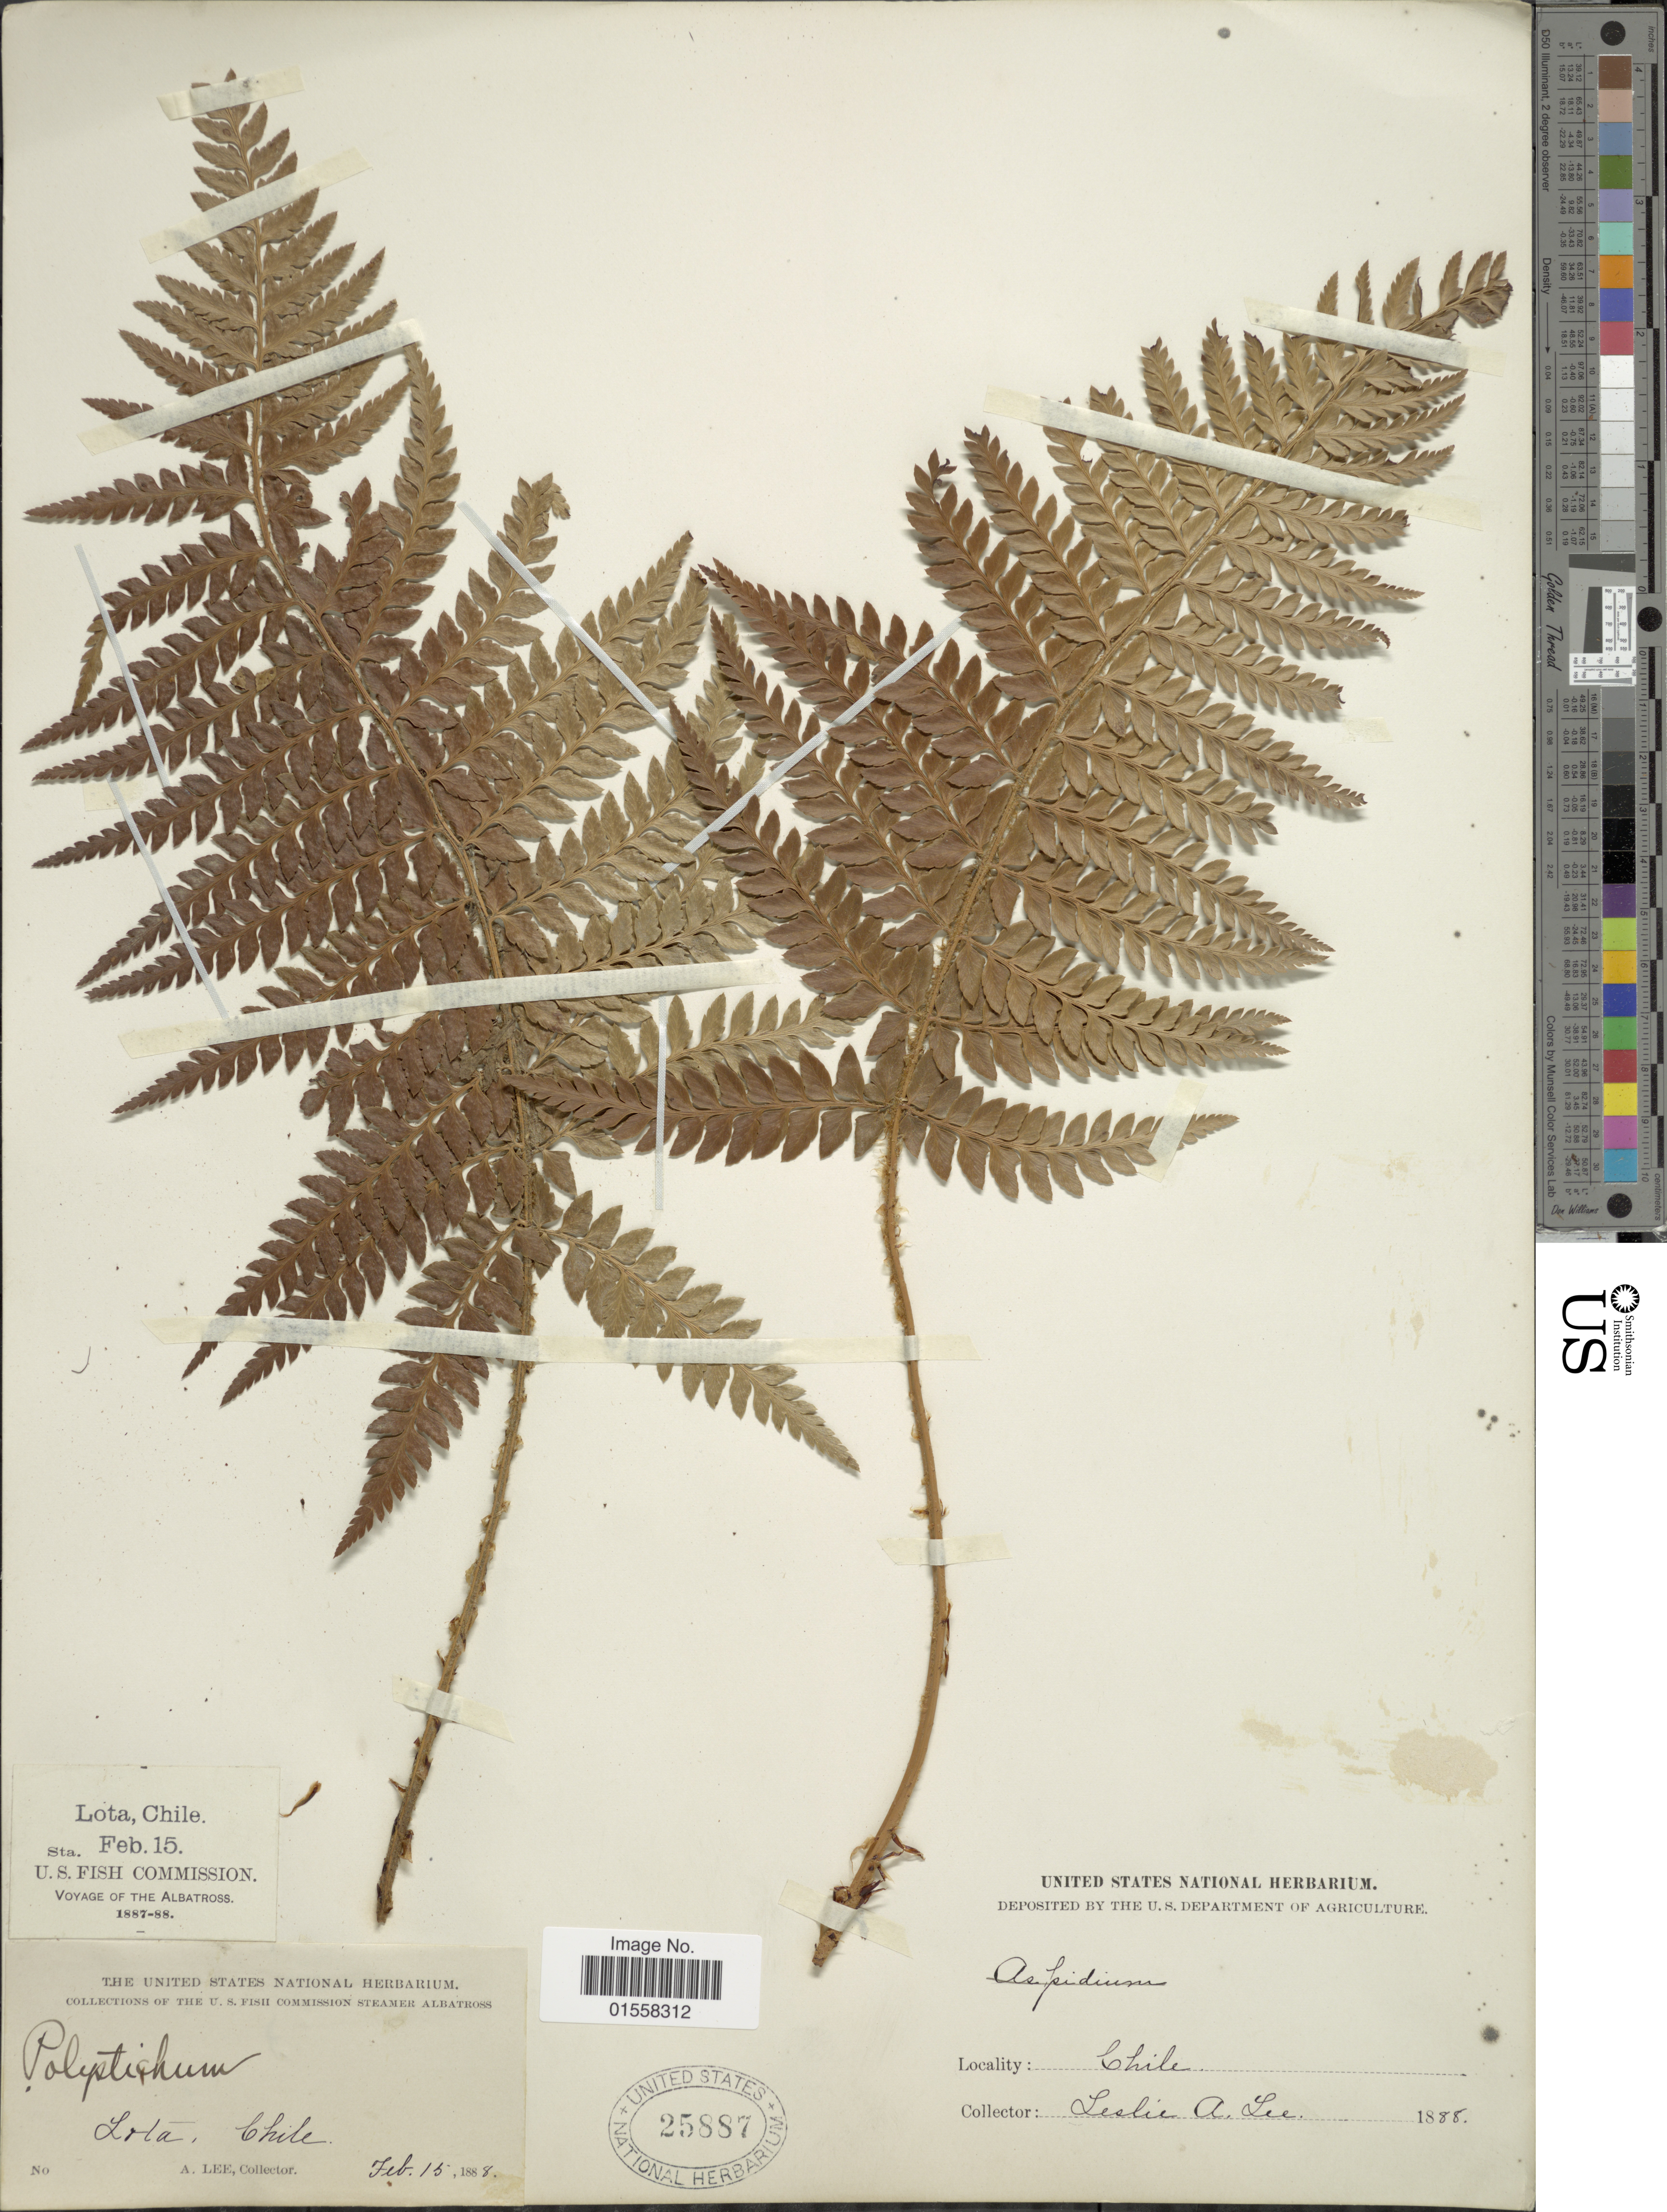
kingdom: Plantae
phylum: Tracheophyta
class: Polypodiopsida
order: Polypodiales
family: Dryopteridaceae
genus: Polystichum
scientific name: Polystichum chilense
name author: (Christ) Diels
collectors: L. Lee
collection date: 1888-02-15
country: Chile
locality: Lota, Chile.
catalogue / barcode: US 25887